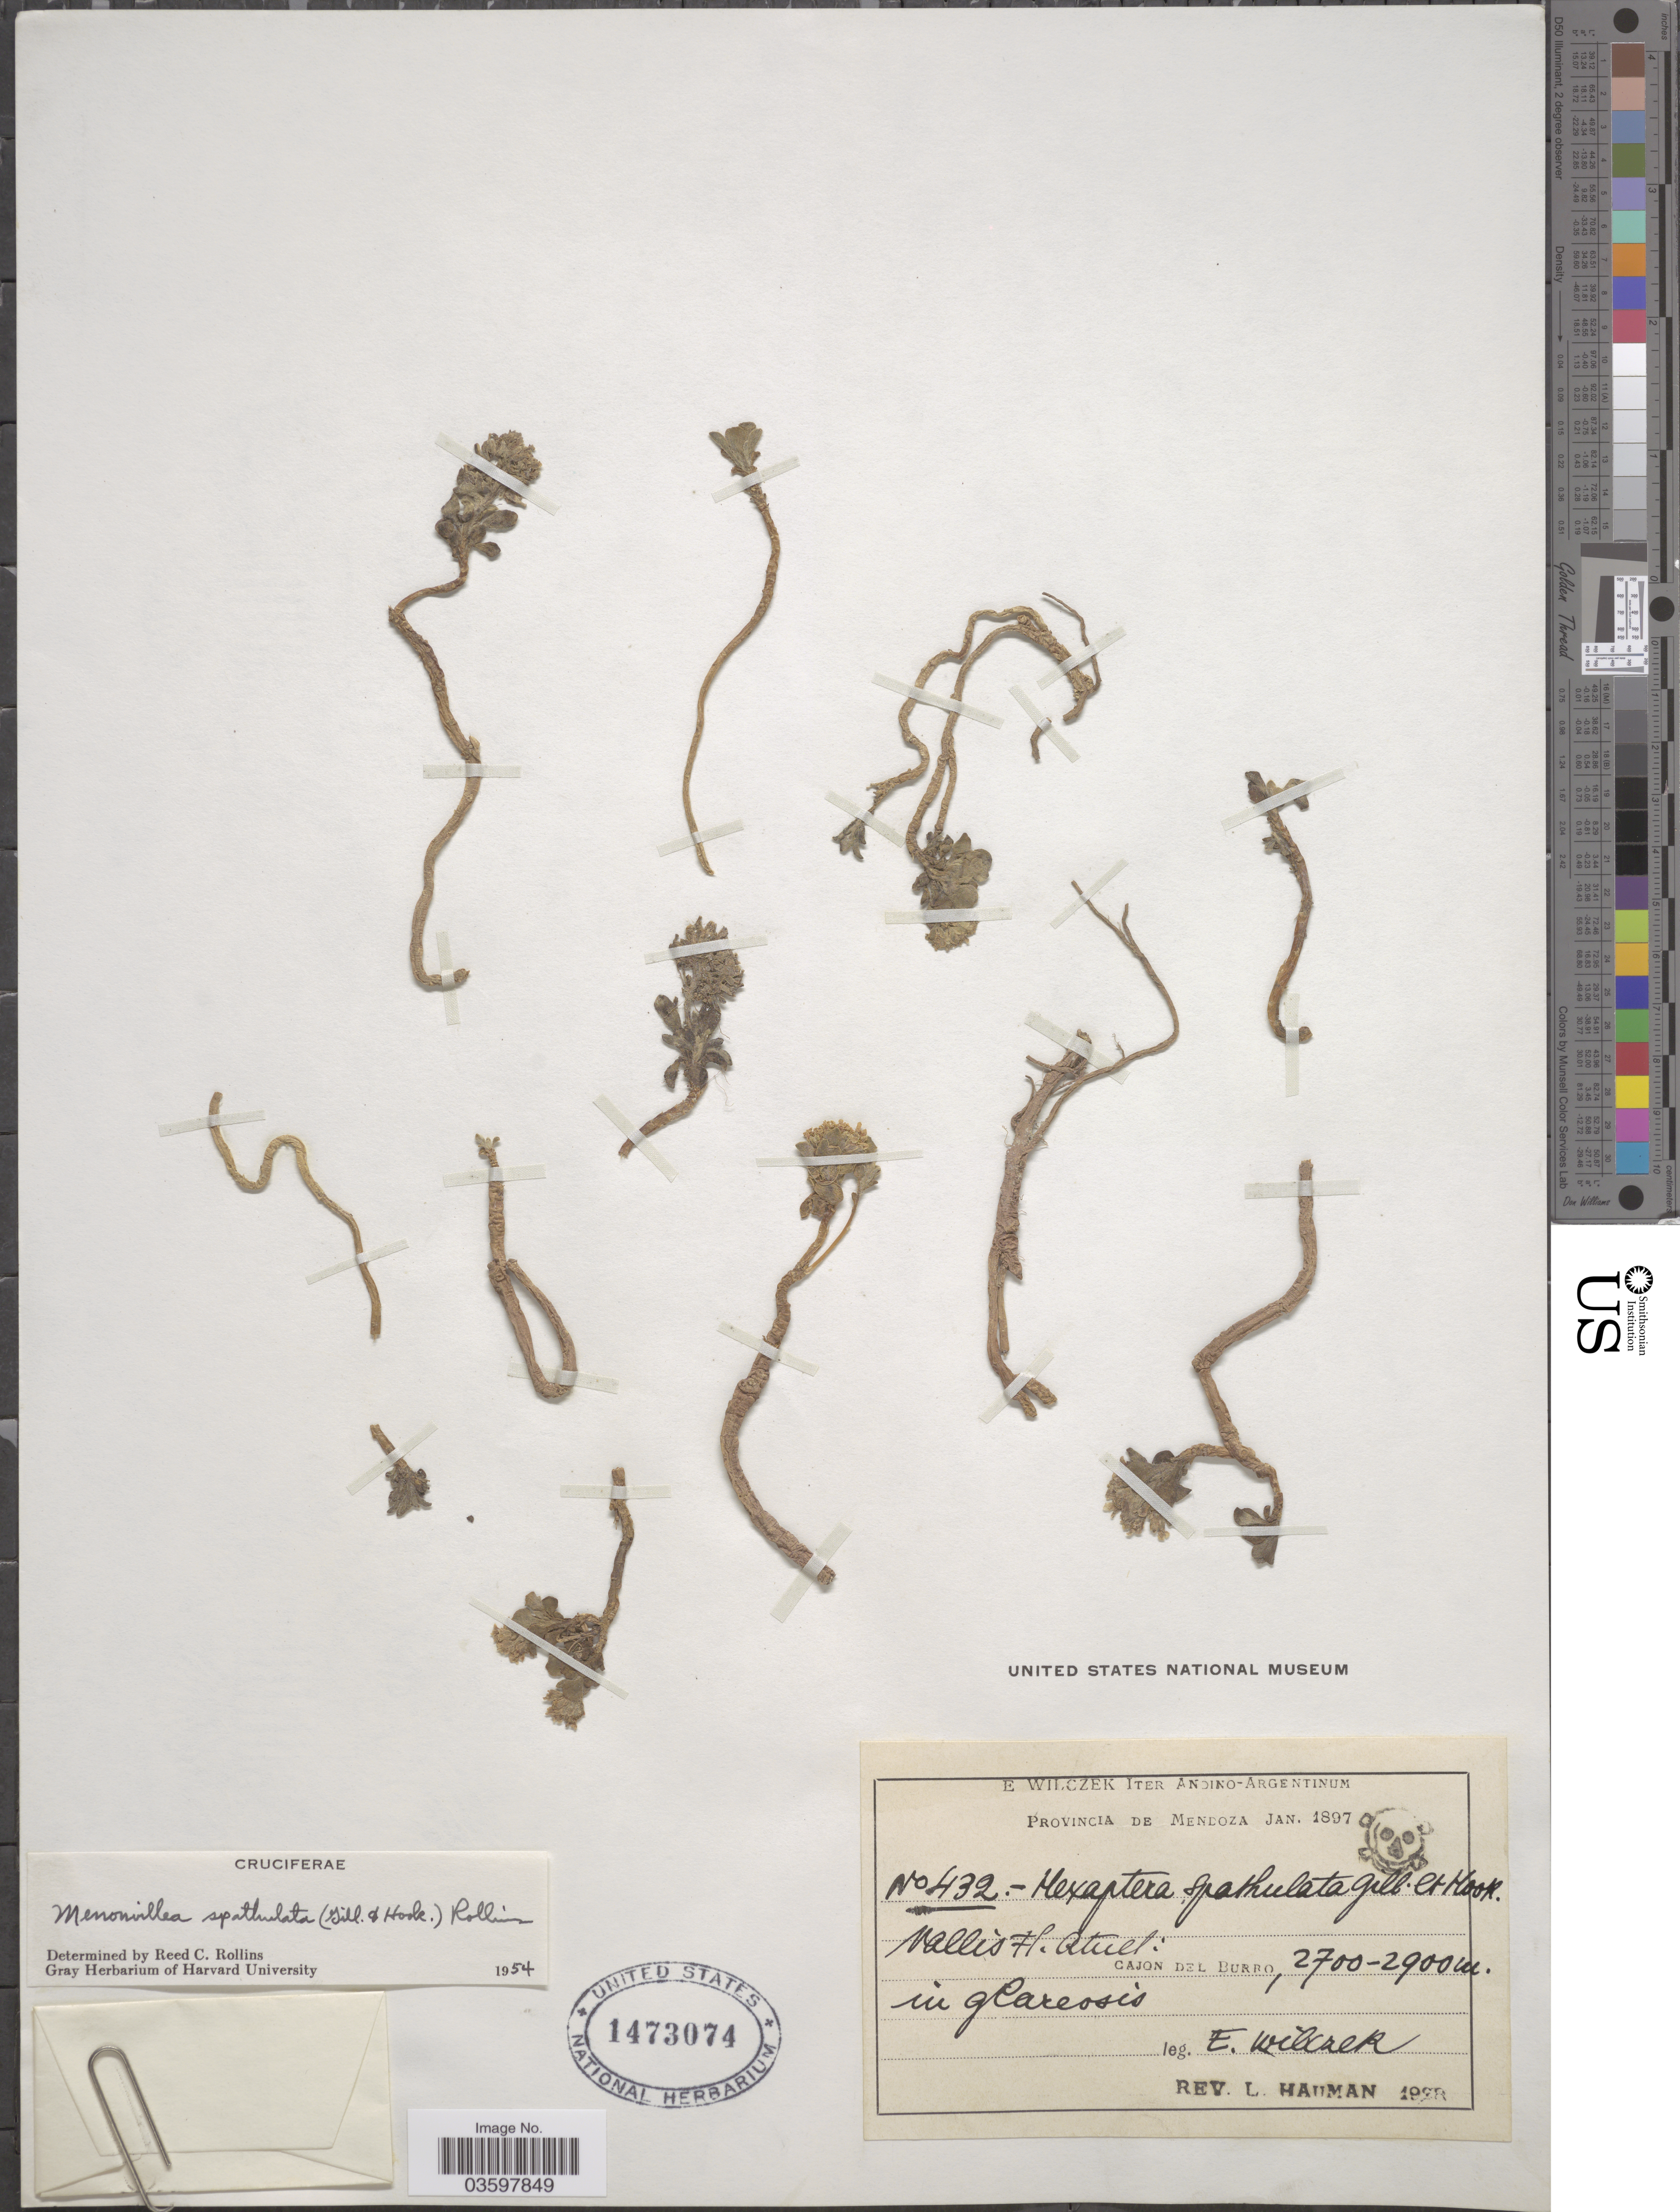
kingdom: Plantae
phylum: Tracheophyta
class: Magnoliopsida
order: Brassicales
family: Brassicaceae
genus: Menonvillea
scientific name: Menonvillea spathulata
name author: (Gillies & Hook.) Rollins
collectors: E. Wilczek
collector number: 432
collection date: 1897-01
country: Argentina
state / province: Mendoza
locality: Iter Andino-Argentinum. Vallis Fl. Atuel. Cajon del Burro.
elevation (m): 2700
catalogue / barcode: US 1473074